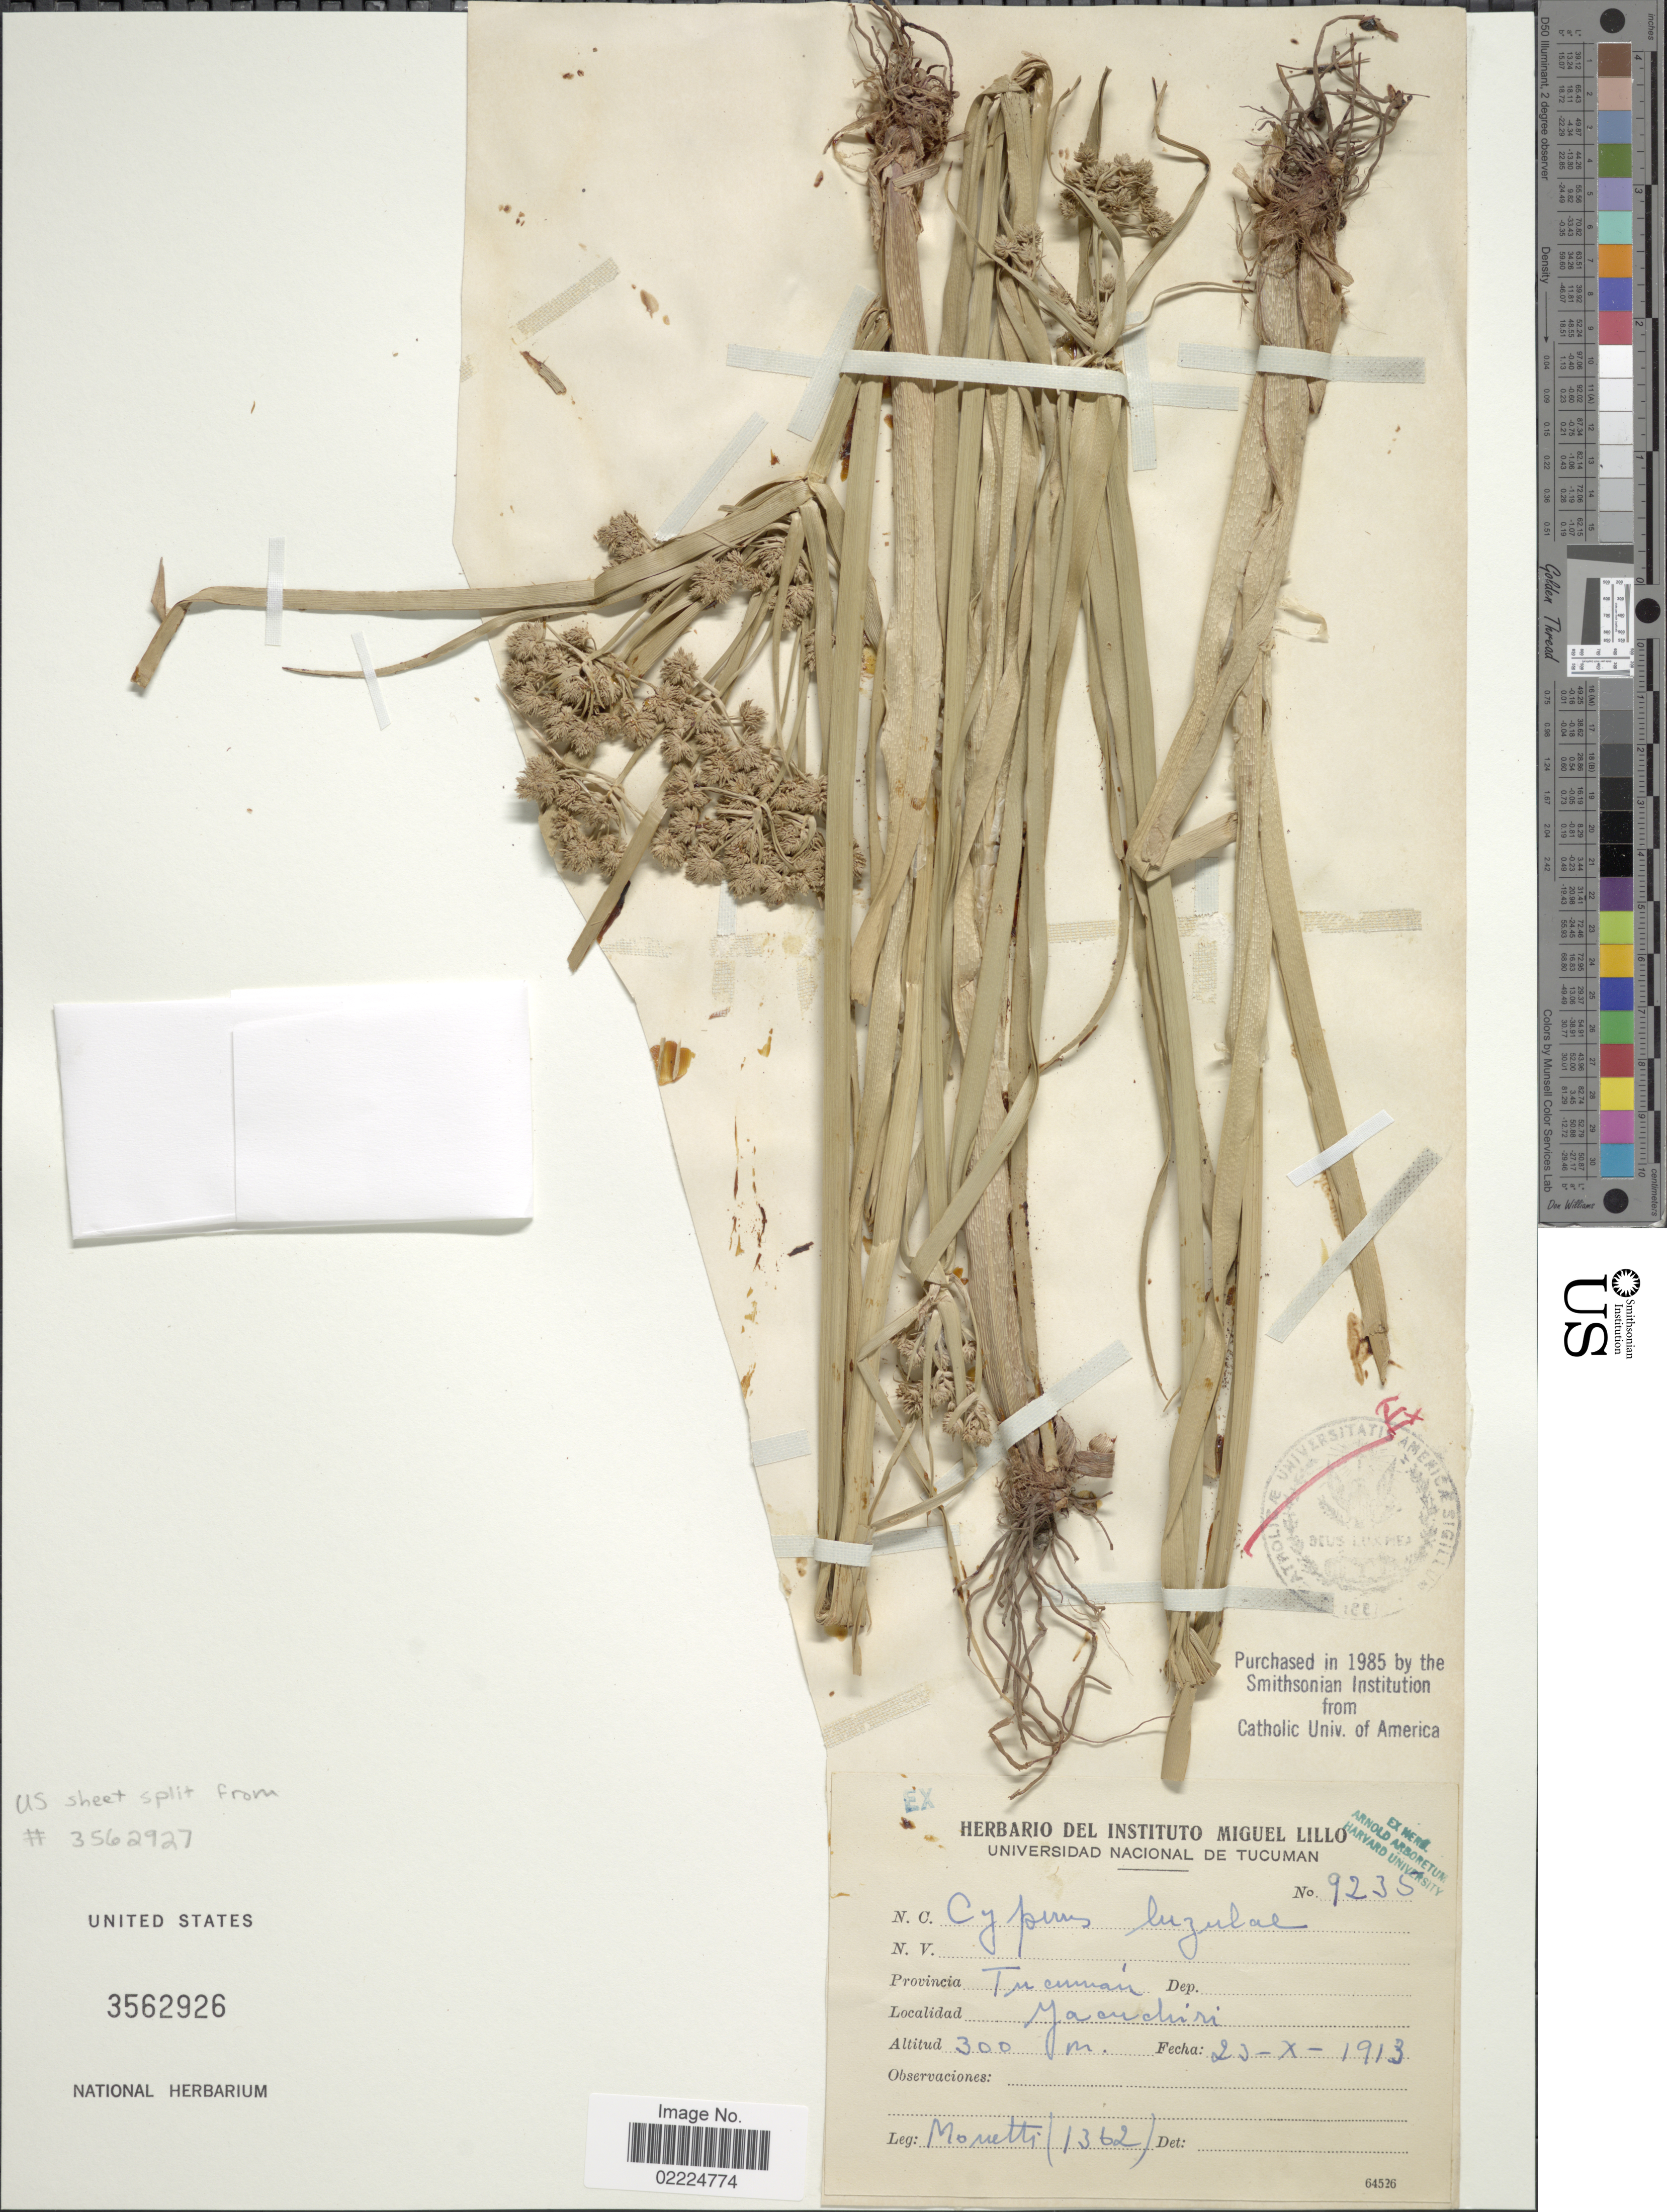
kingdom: Plantae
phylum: Tracheophyta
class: Liliopsida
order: Poales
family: Cyperaceae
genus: Cyperus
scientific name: Cyperus virens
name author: Michx.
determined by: Strong, Mark T., (BOT), Smithsonian Institution - National Museum of Natural History (UNITED STATES)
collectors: Moretti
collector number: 1362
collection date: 1913-10-23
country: Argentina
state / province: Tucuman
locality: Provincia Tucuman. Yacuchiri.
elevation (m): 300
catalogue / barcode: US 3562926